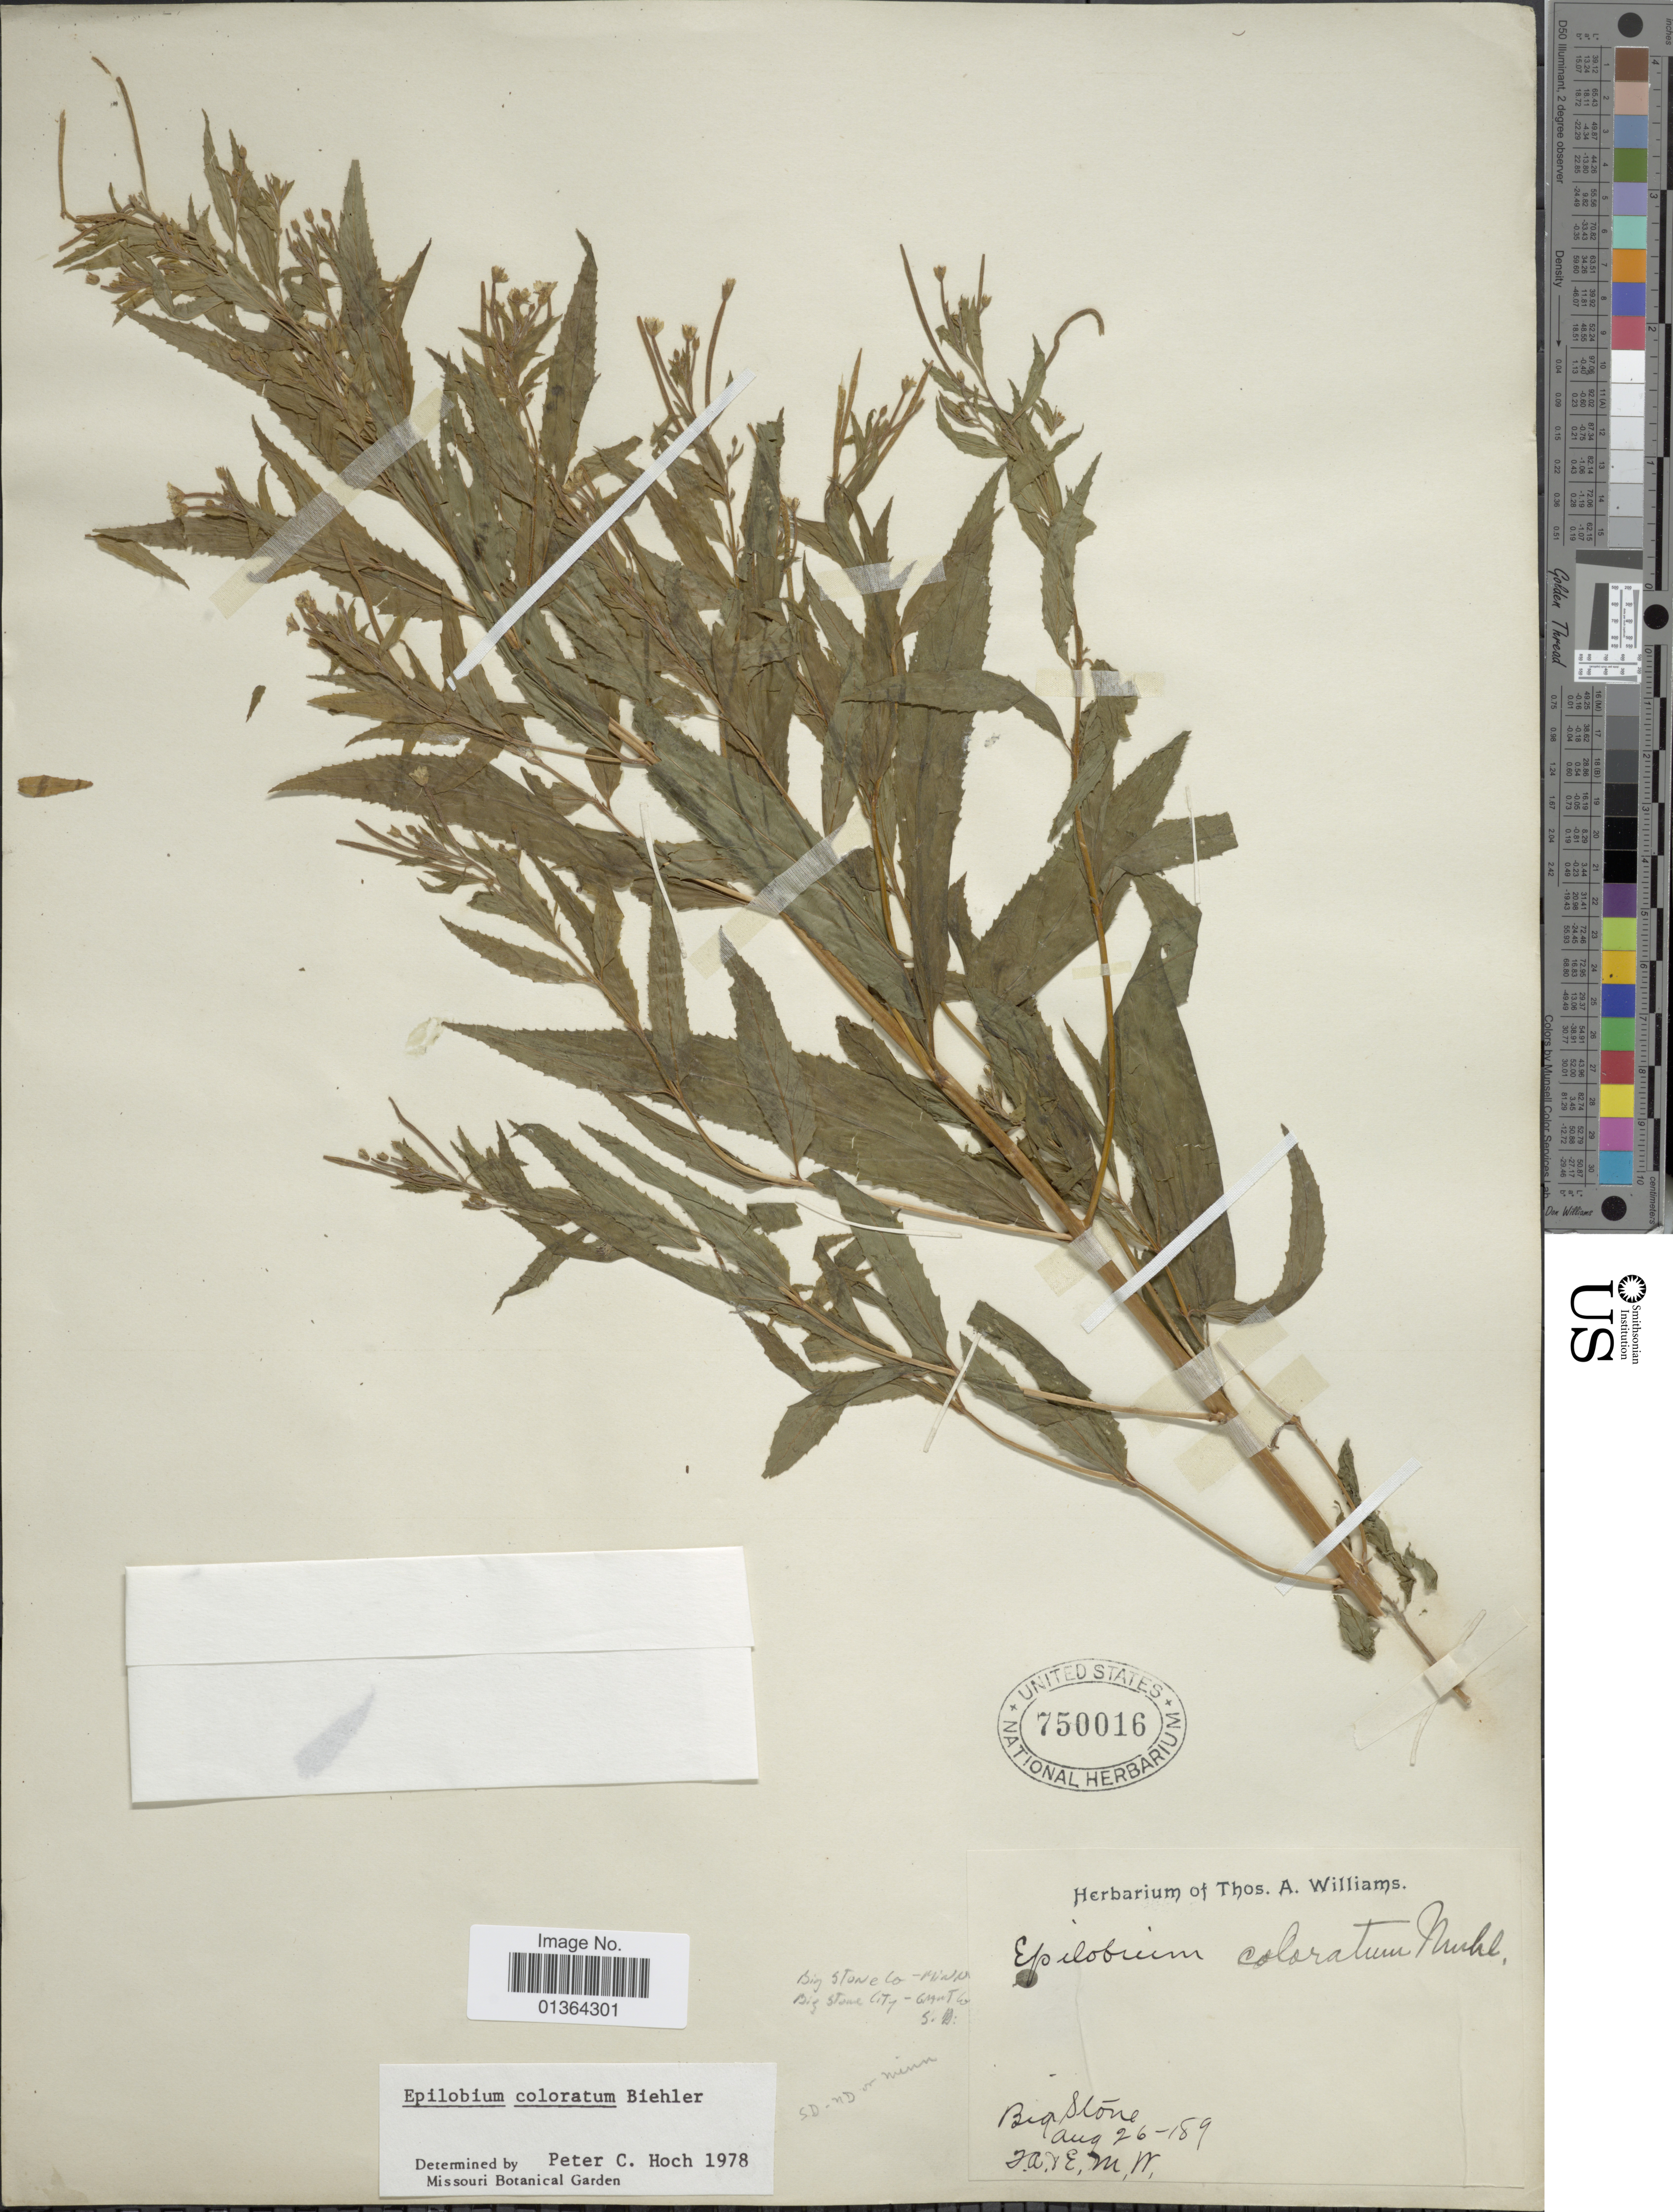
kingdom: Plantae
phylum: Tracheophyta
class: Magnoliopsida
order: Myrtales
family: Onagraceae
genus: Epilobium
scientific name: Epilobium coloratum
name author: Biehler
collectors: T. A. Williams (herbarium)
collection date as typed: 189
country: United States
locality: Big Stone.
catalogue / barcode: US 750016